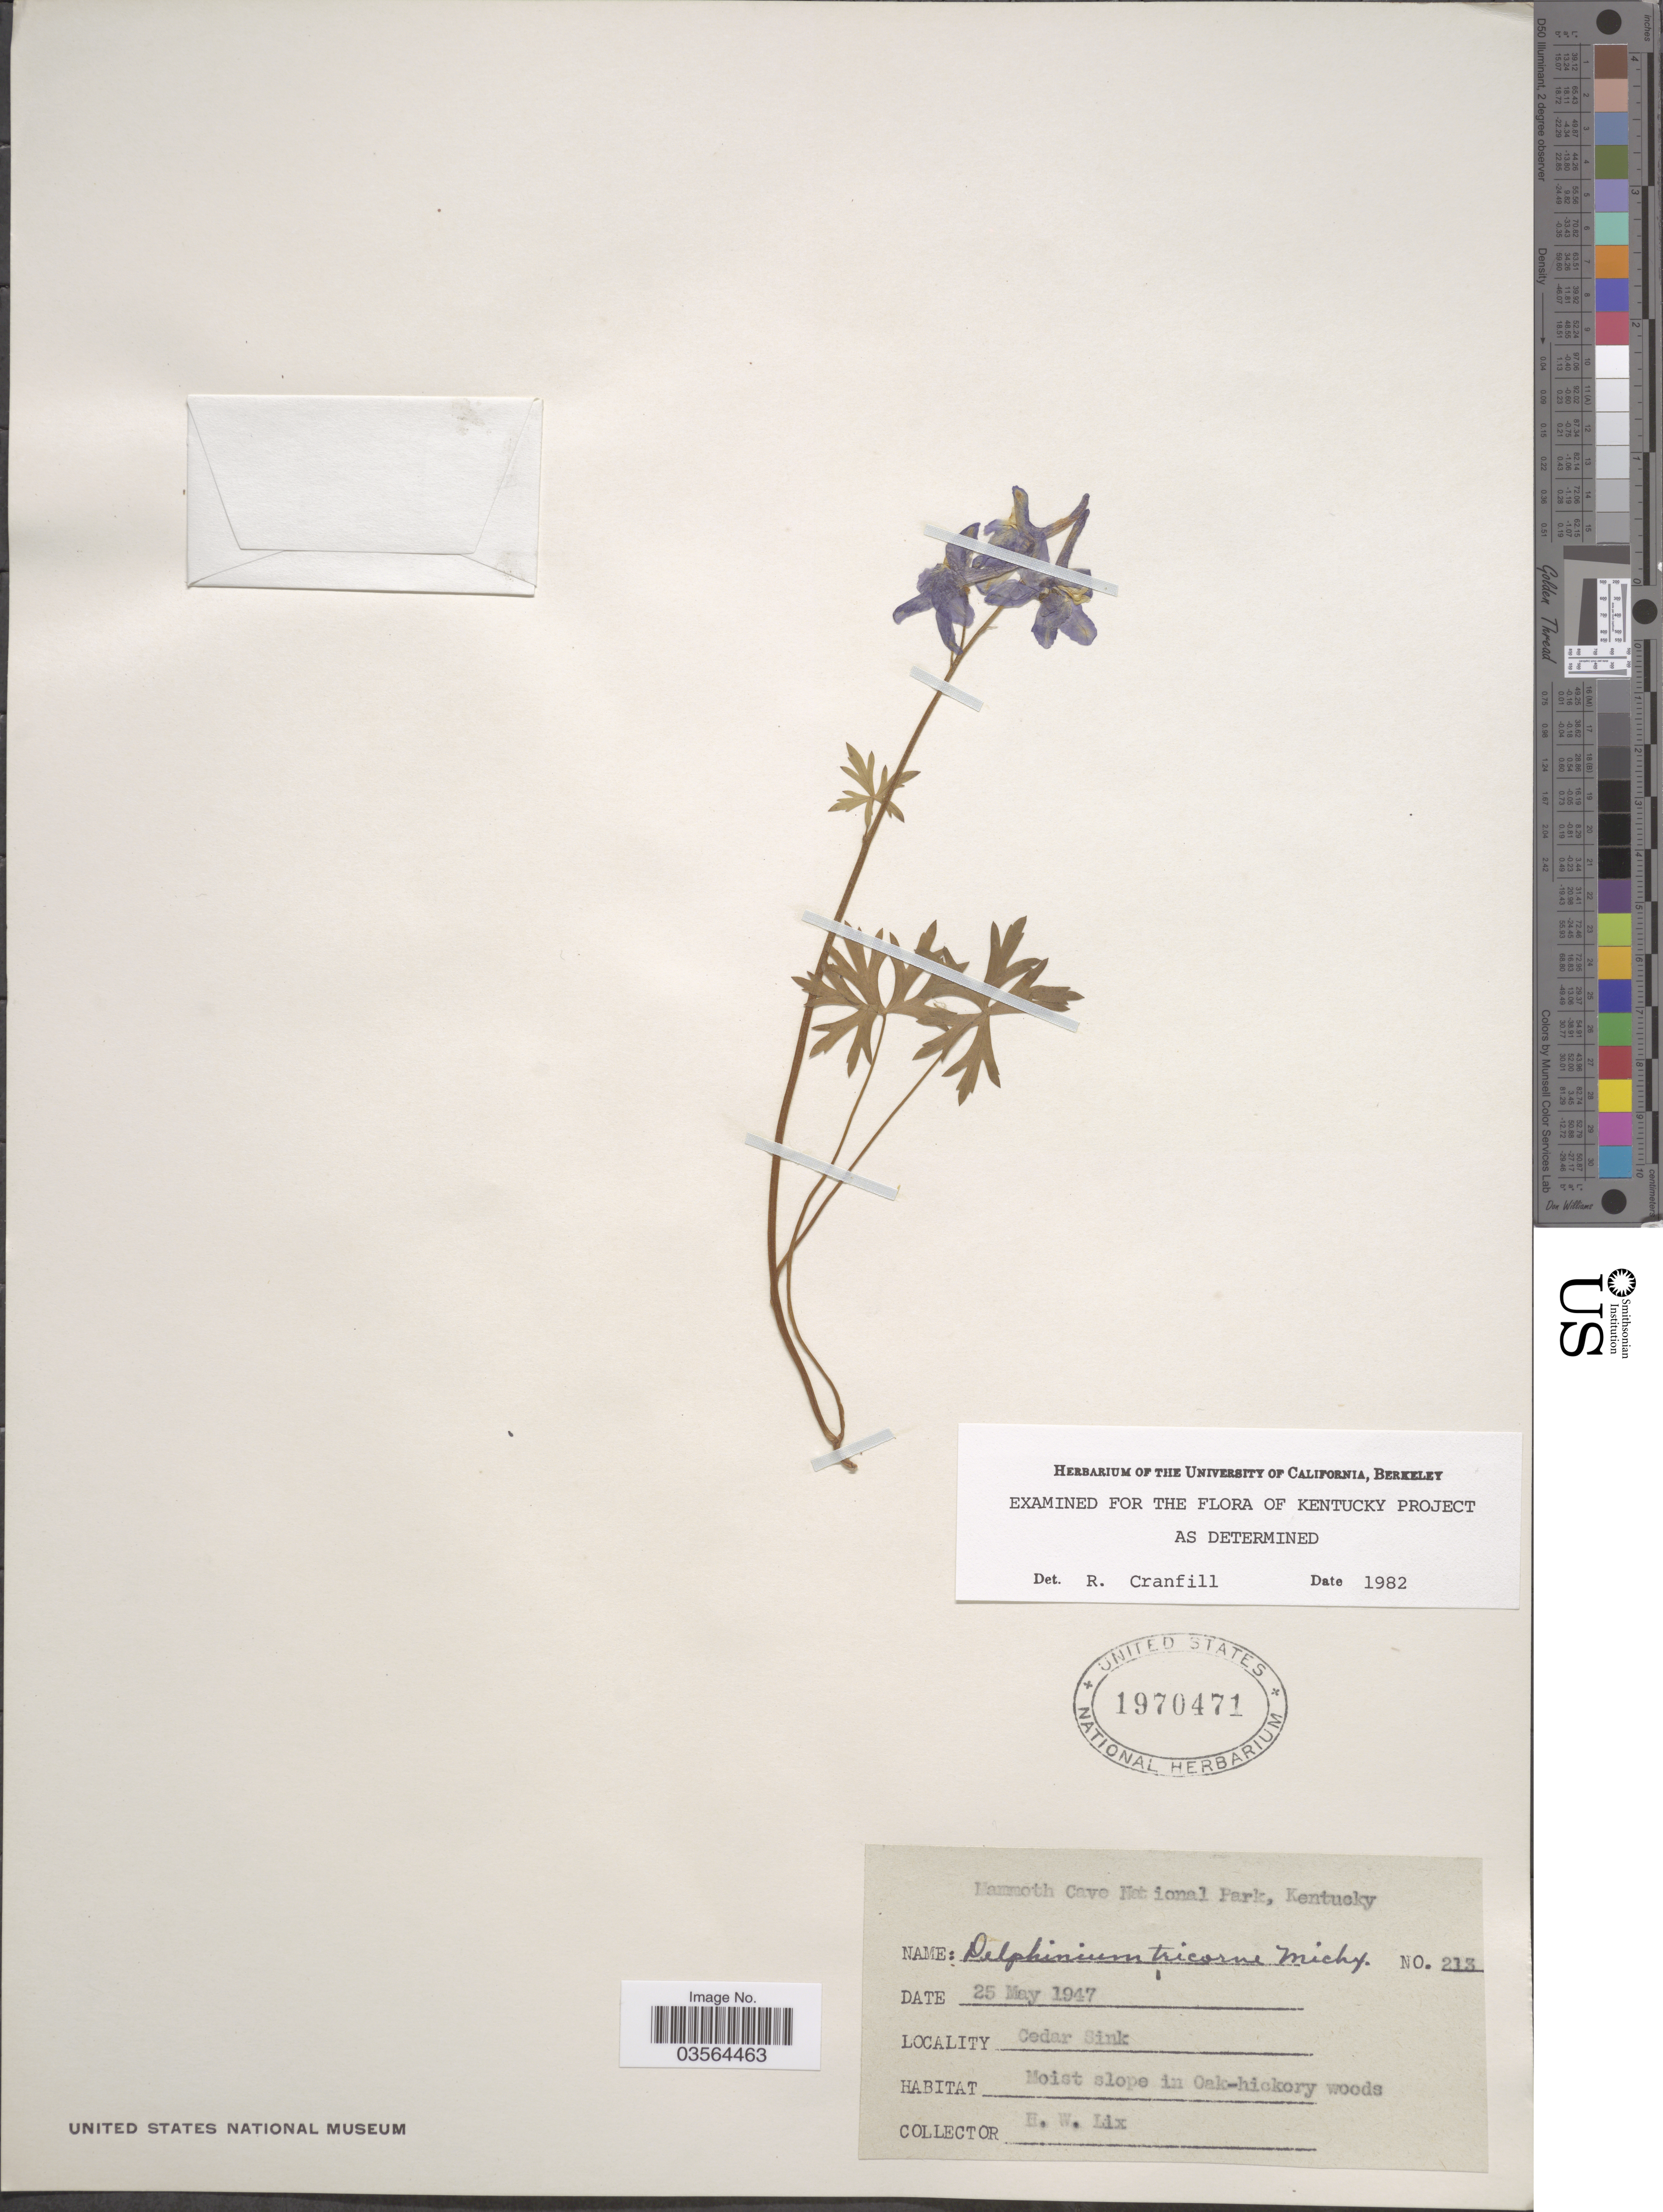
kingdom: Plantae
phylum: Tracheophyta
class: Magnoliopsida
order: Ranunculales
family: Ranunculaceae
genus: Delphinium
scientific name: Delphinium tricorne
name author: Michx.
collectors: H. W. Lix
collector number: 213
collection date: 1947-05-25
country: United States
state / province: Kentucky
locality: Mammoth Cave National Park. Cedar Sink.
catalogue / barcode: US 1970471